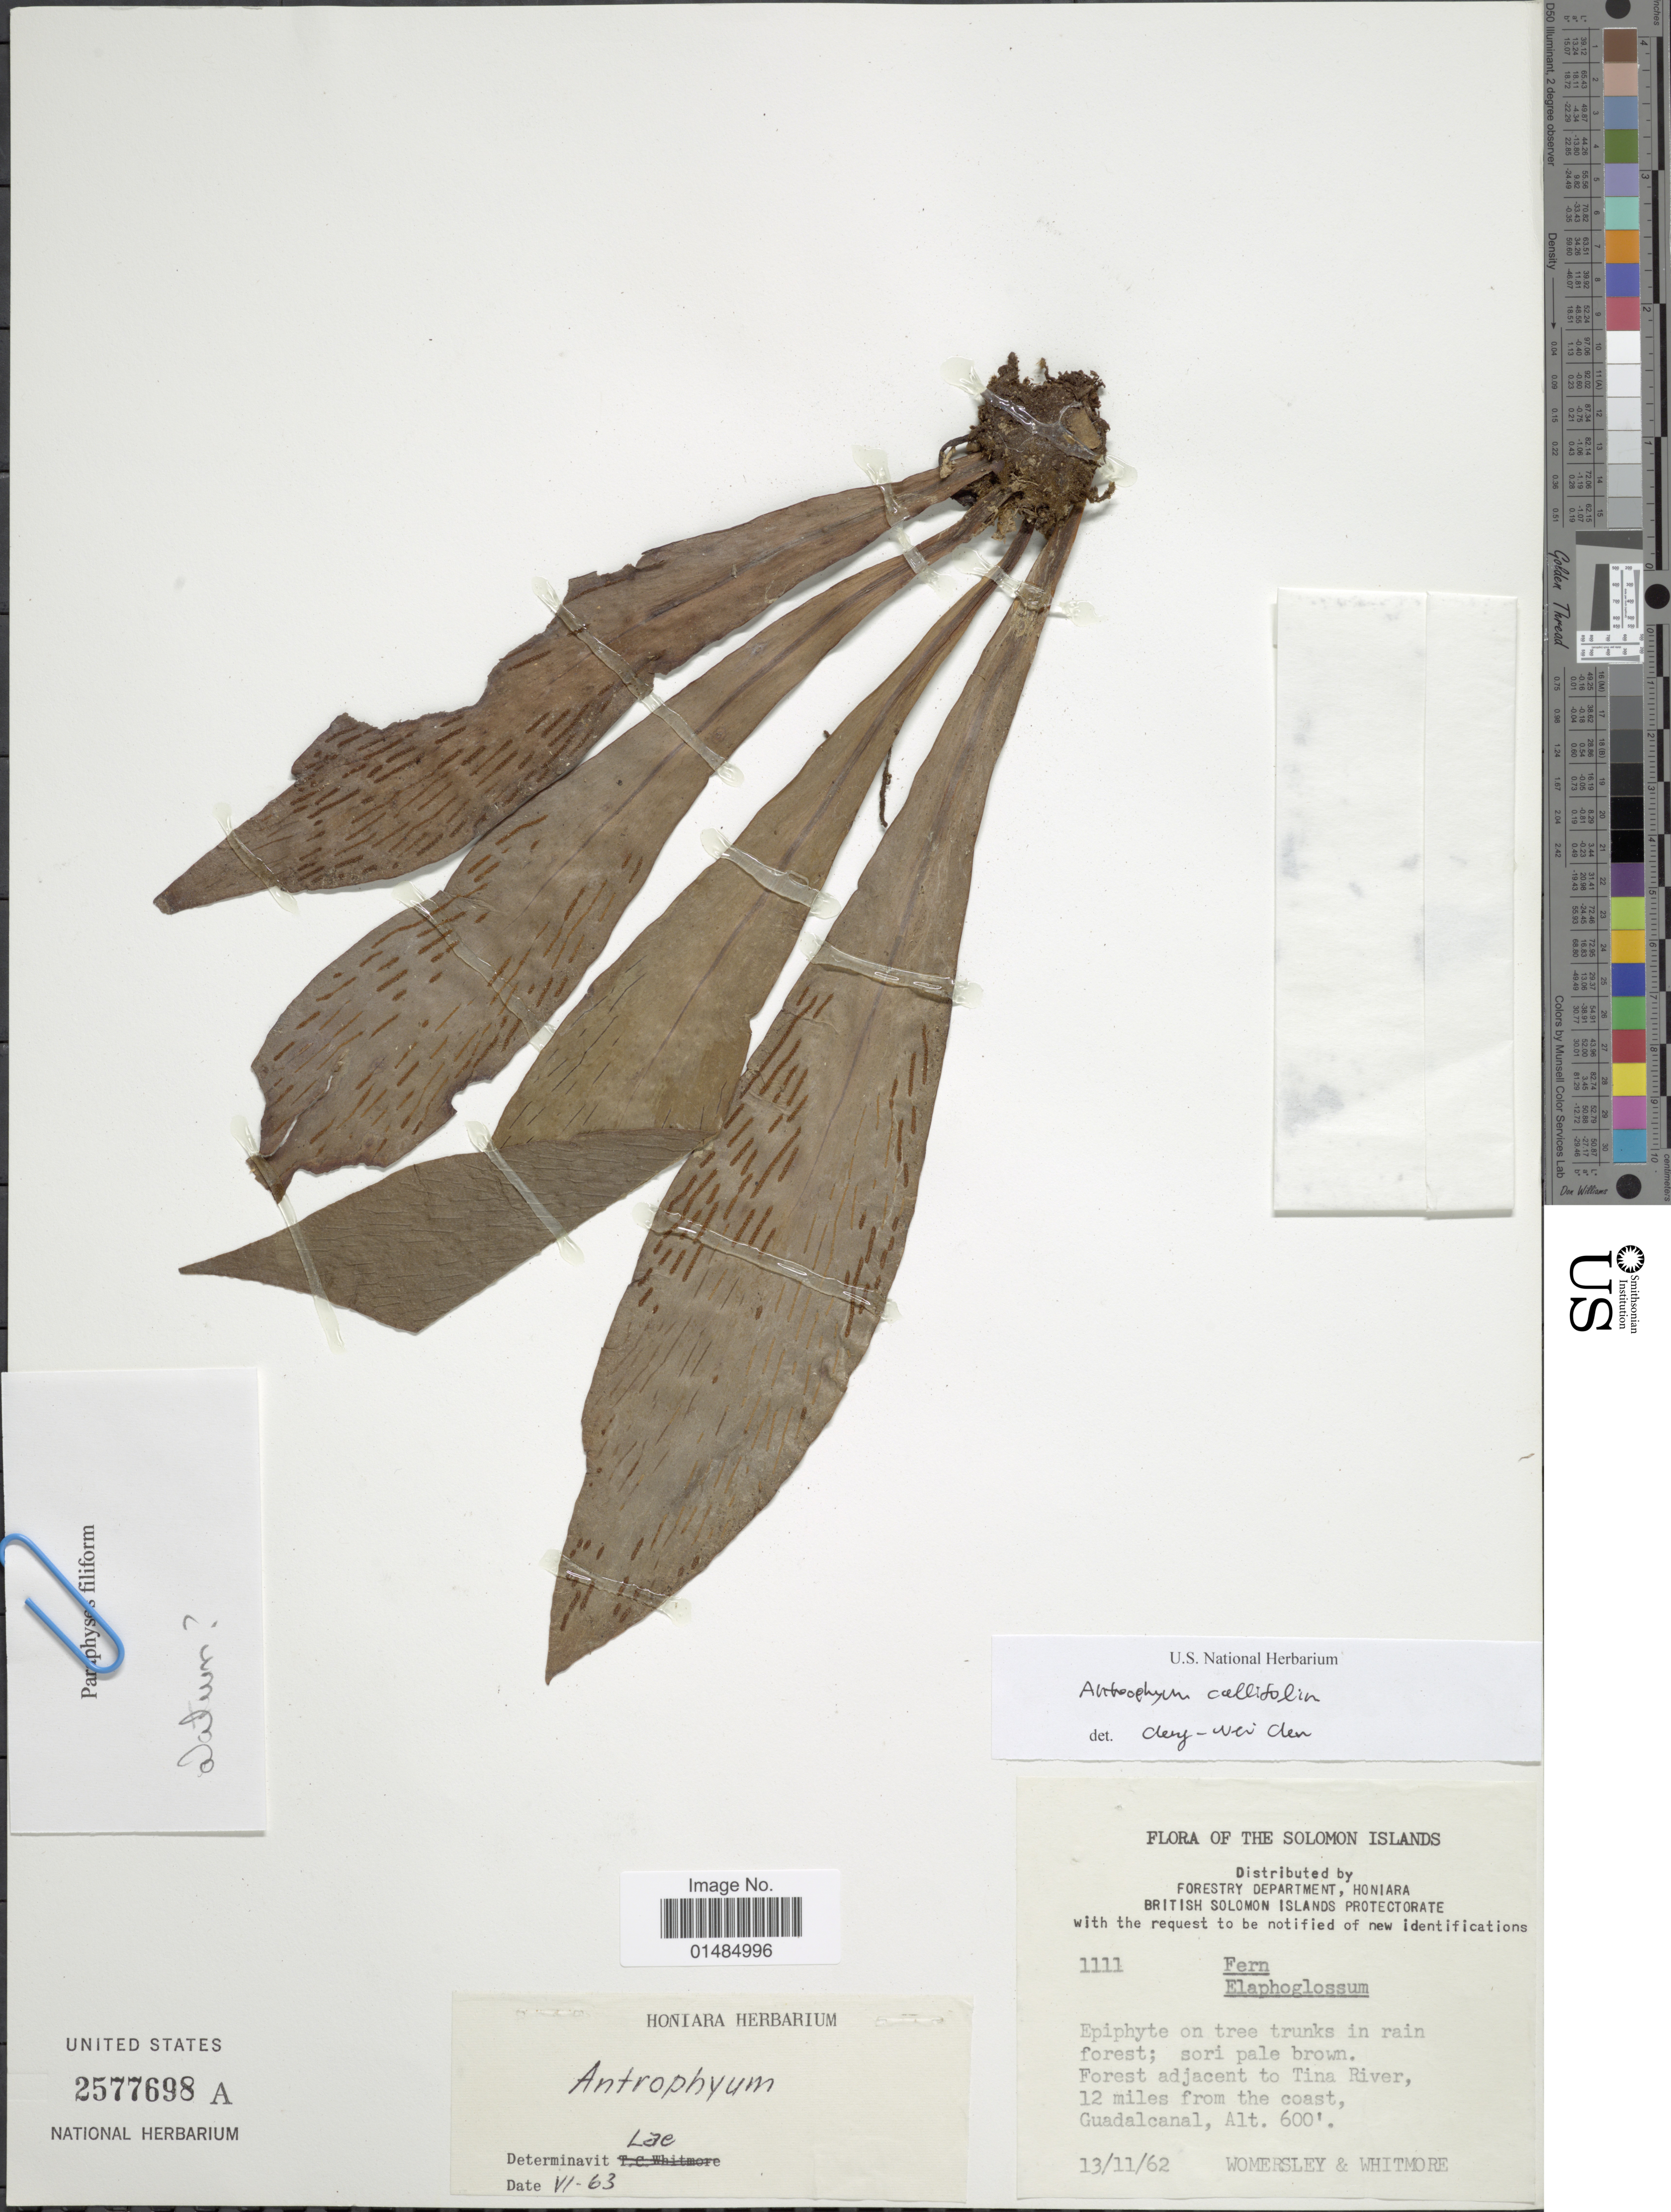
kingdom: Plantae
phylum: Tracheophyta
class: Polypodiopsida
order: Polypodiales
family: Pteridaceae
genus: Antrophyum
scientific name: Antrophyum callifolium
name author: Blume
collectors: Womersley & -. Whitmore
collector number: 1111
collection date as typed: Transcribed d/m/y: 13/11/62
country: Solomon Islands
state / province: Solomon Islands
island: Guadalcanal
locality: Forest adjacent to Tina River, 12 miles from the coast, Guadalcanal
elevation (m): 183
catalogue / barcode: US 2577698A